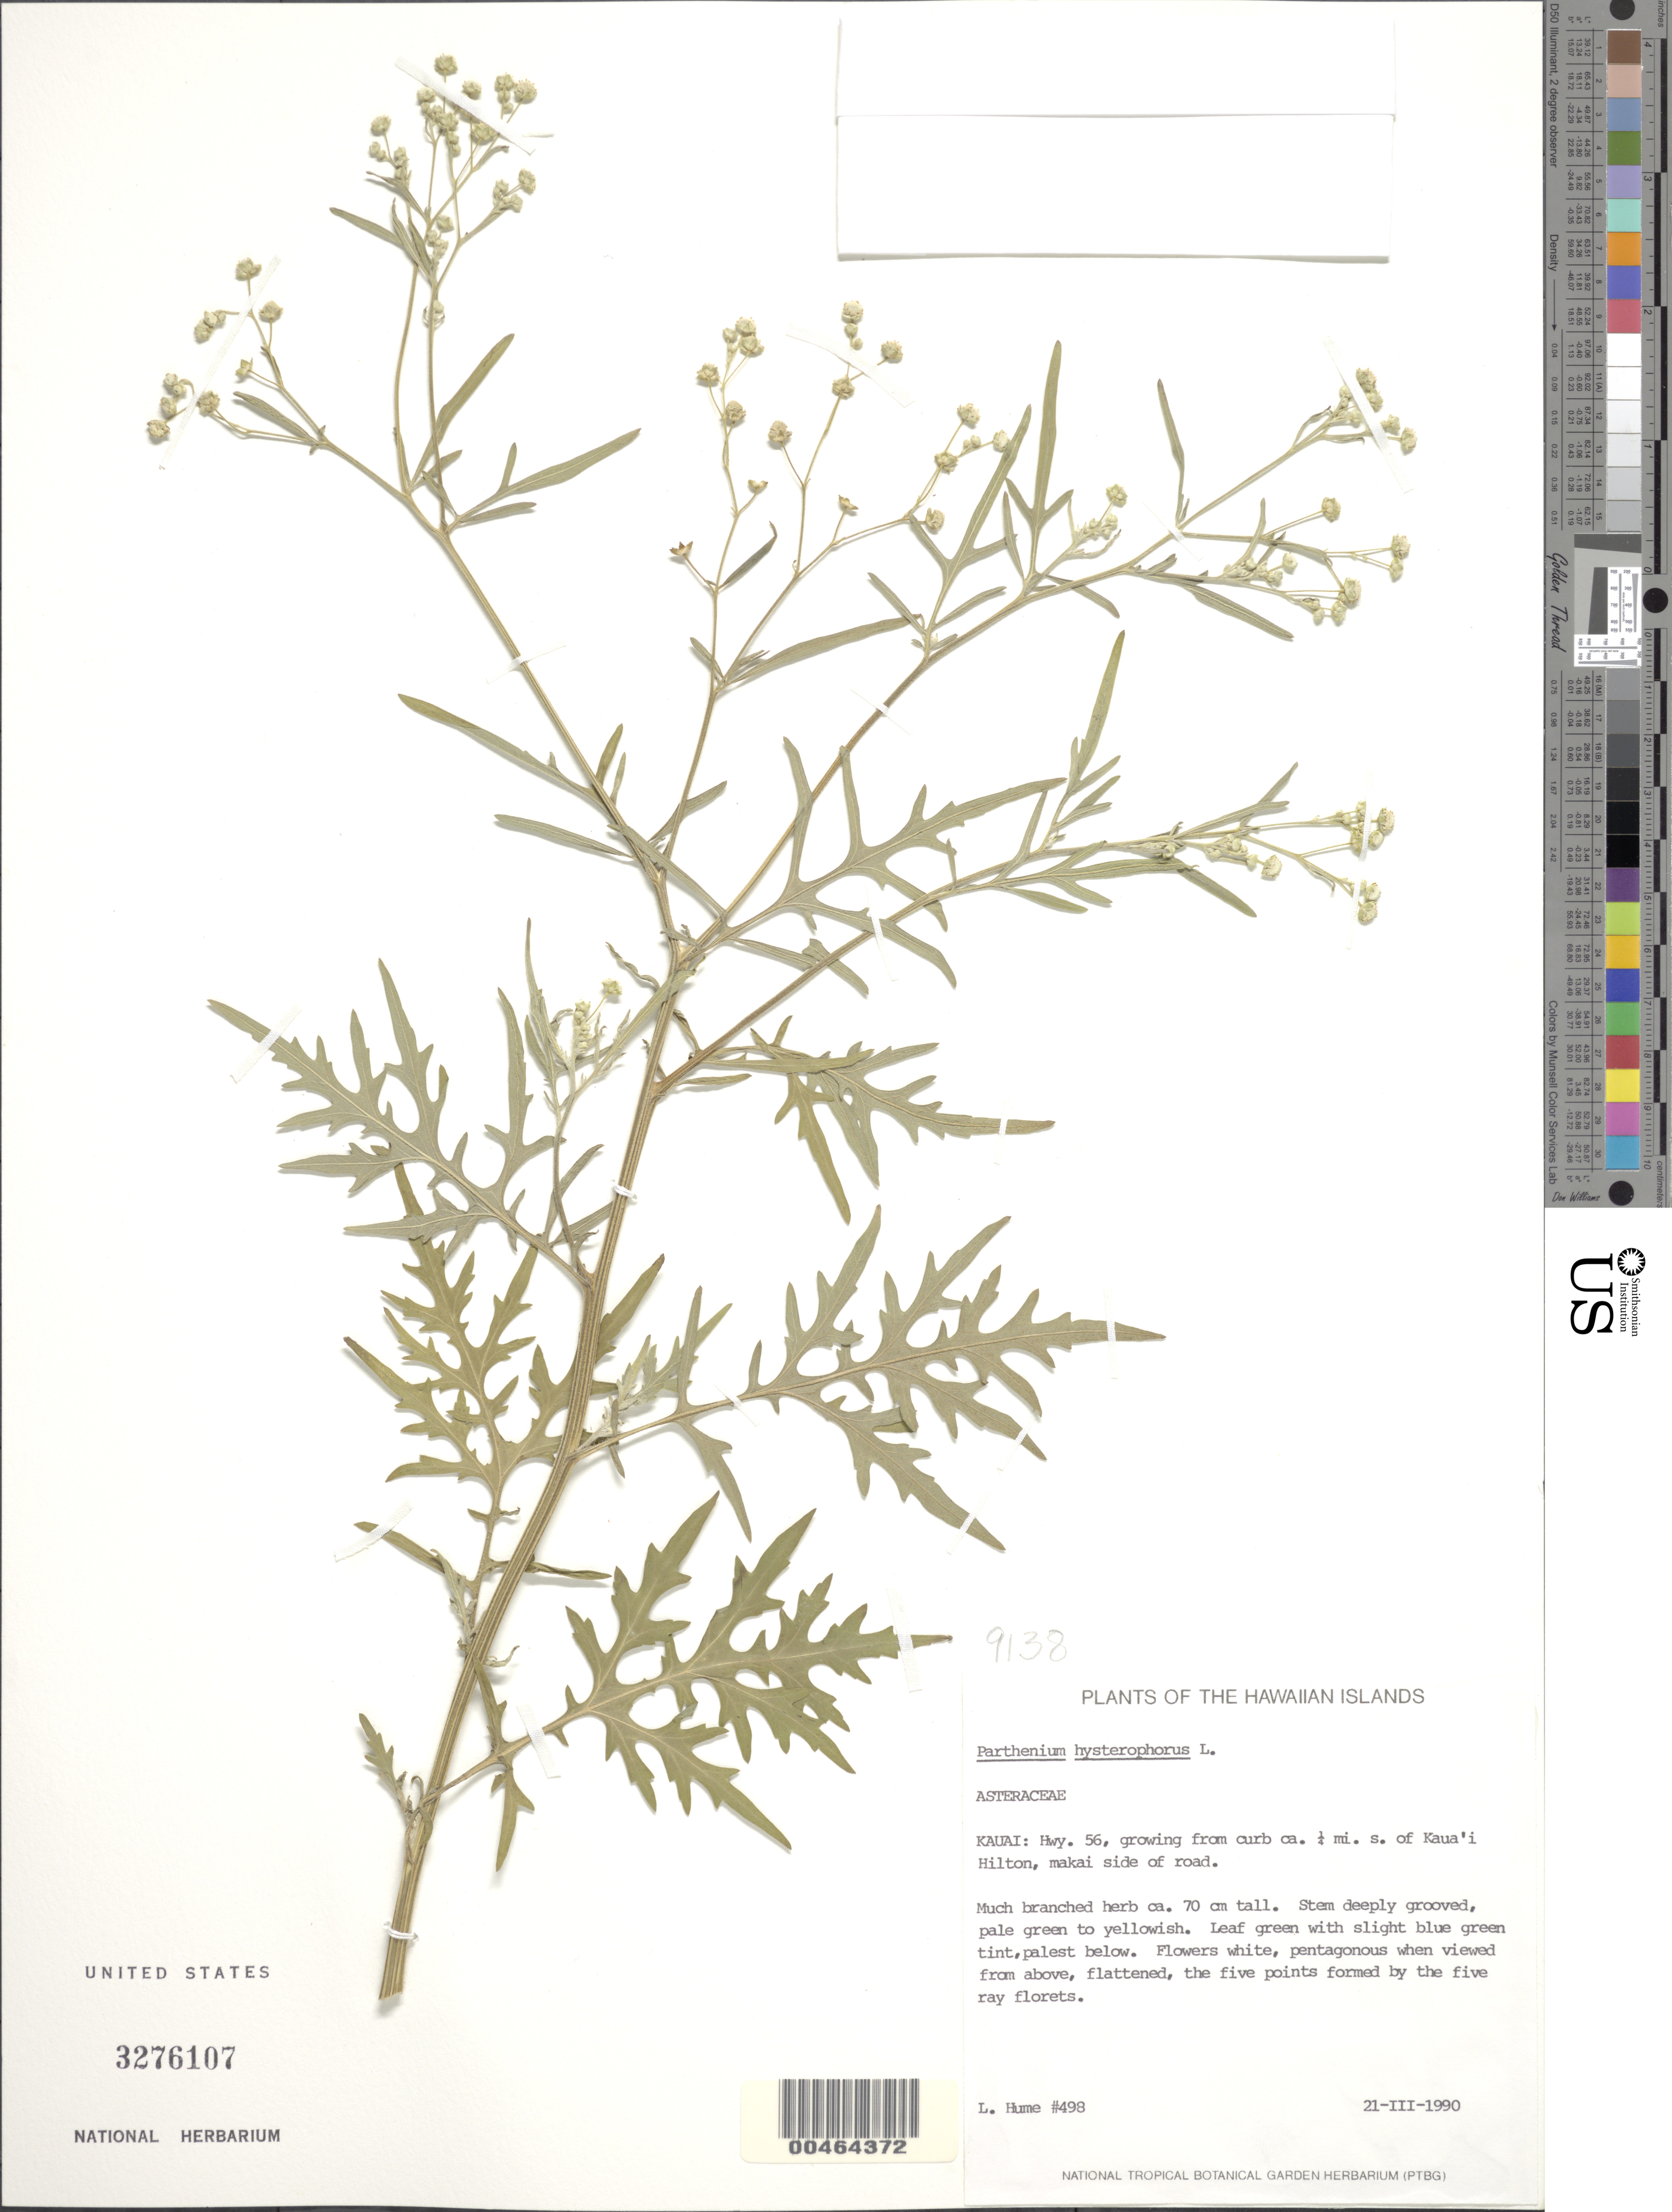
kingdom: Plantae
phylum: Tracheophyta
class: Magnoliopsida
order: Asterales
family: Asteraceae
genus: Parthenium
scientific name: Parthenium hysterophorus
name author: L.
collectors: L. Hume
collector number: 498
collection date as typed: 21 Mar 1990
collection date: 1990-03-21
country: United States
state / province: Hawaii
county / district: Kauai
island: Kaua'i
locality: Hwy. 56, growing from curb ca. 0.25 mi. S of Kaua'i Hilton, makai side of road.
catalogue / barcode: US 3276107